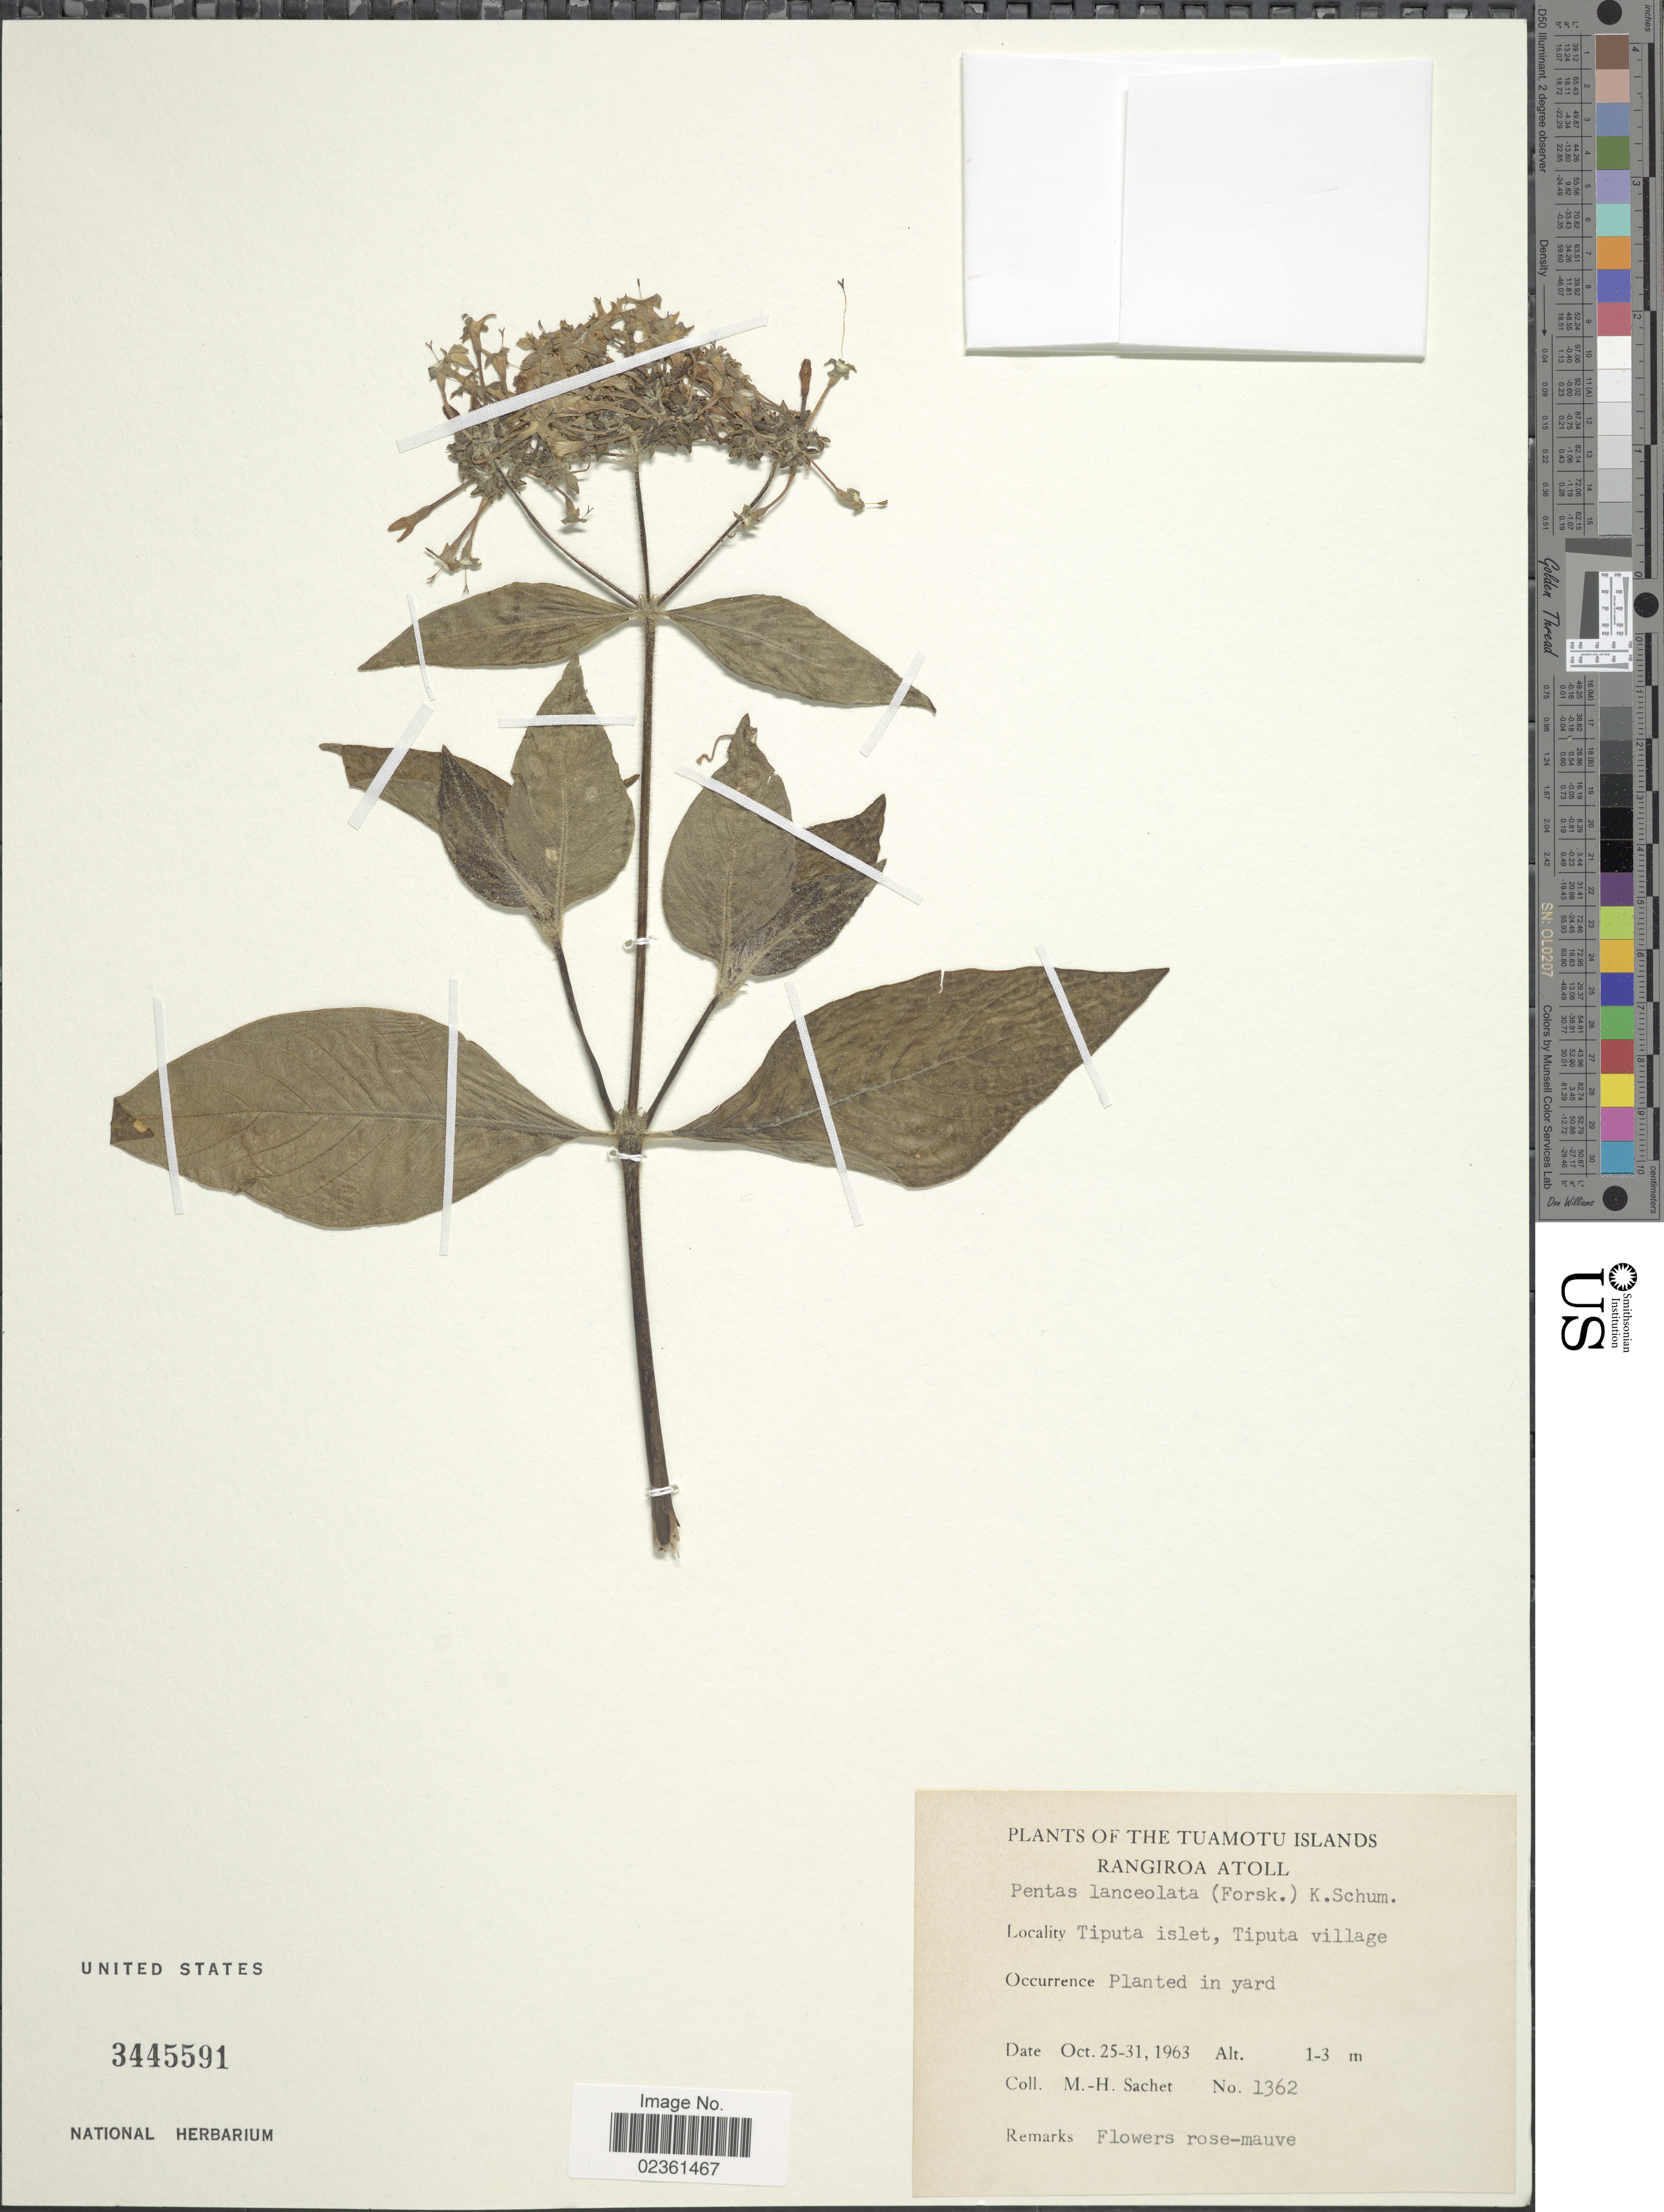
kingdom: Plantae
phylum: Tracheophyta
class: Magnoliopsida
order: Gentianales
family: Rubiaceae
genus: Pentas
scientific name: Pentas lanceolata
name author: (Forssk.) Deflers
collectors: M.-H. Sachet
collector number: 1362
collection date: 1963-10-25/1963-10-31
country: French Polynesia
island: Rangiroa [Deans] Atoll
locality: The Tuamotu Islands, Rangiroa Atoll, Tiputa islet, Tiputa village, in yard.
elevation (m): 1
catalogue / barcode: US 3445591